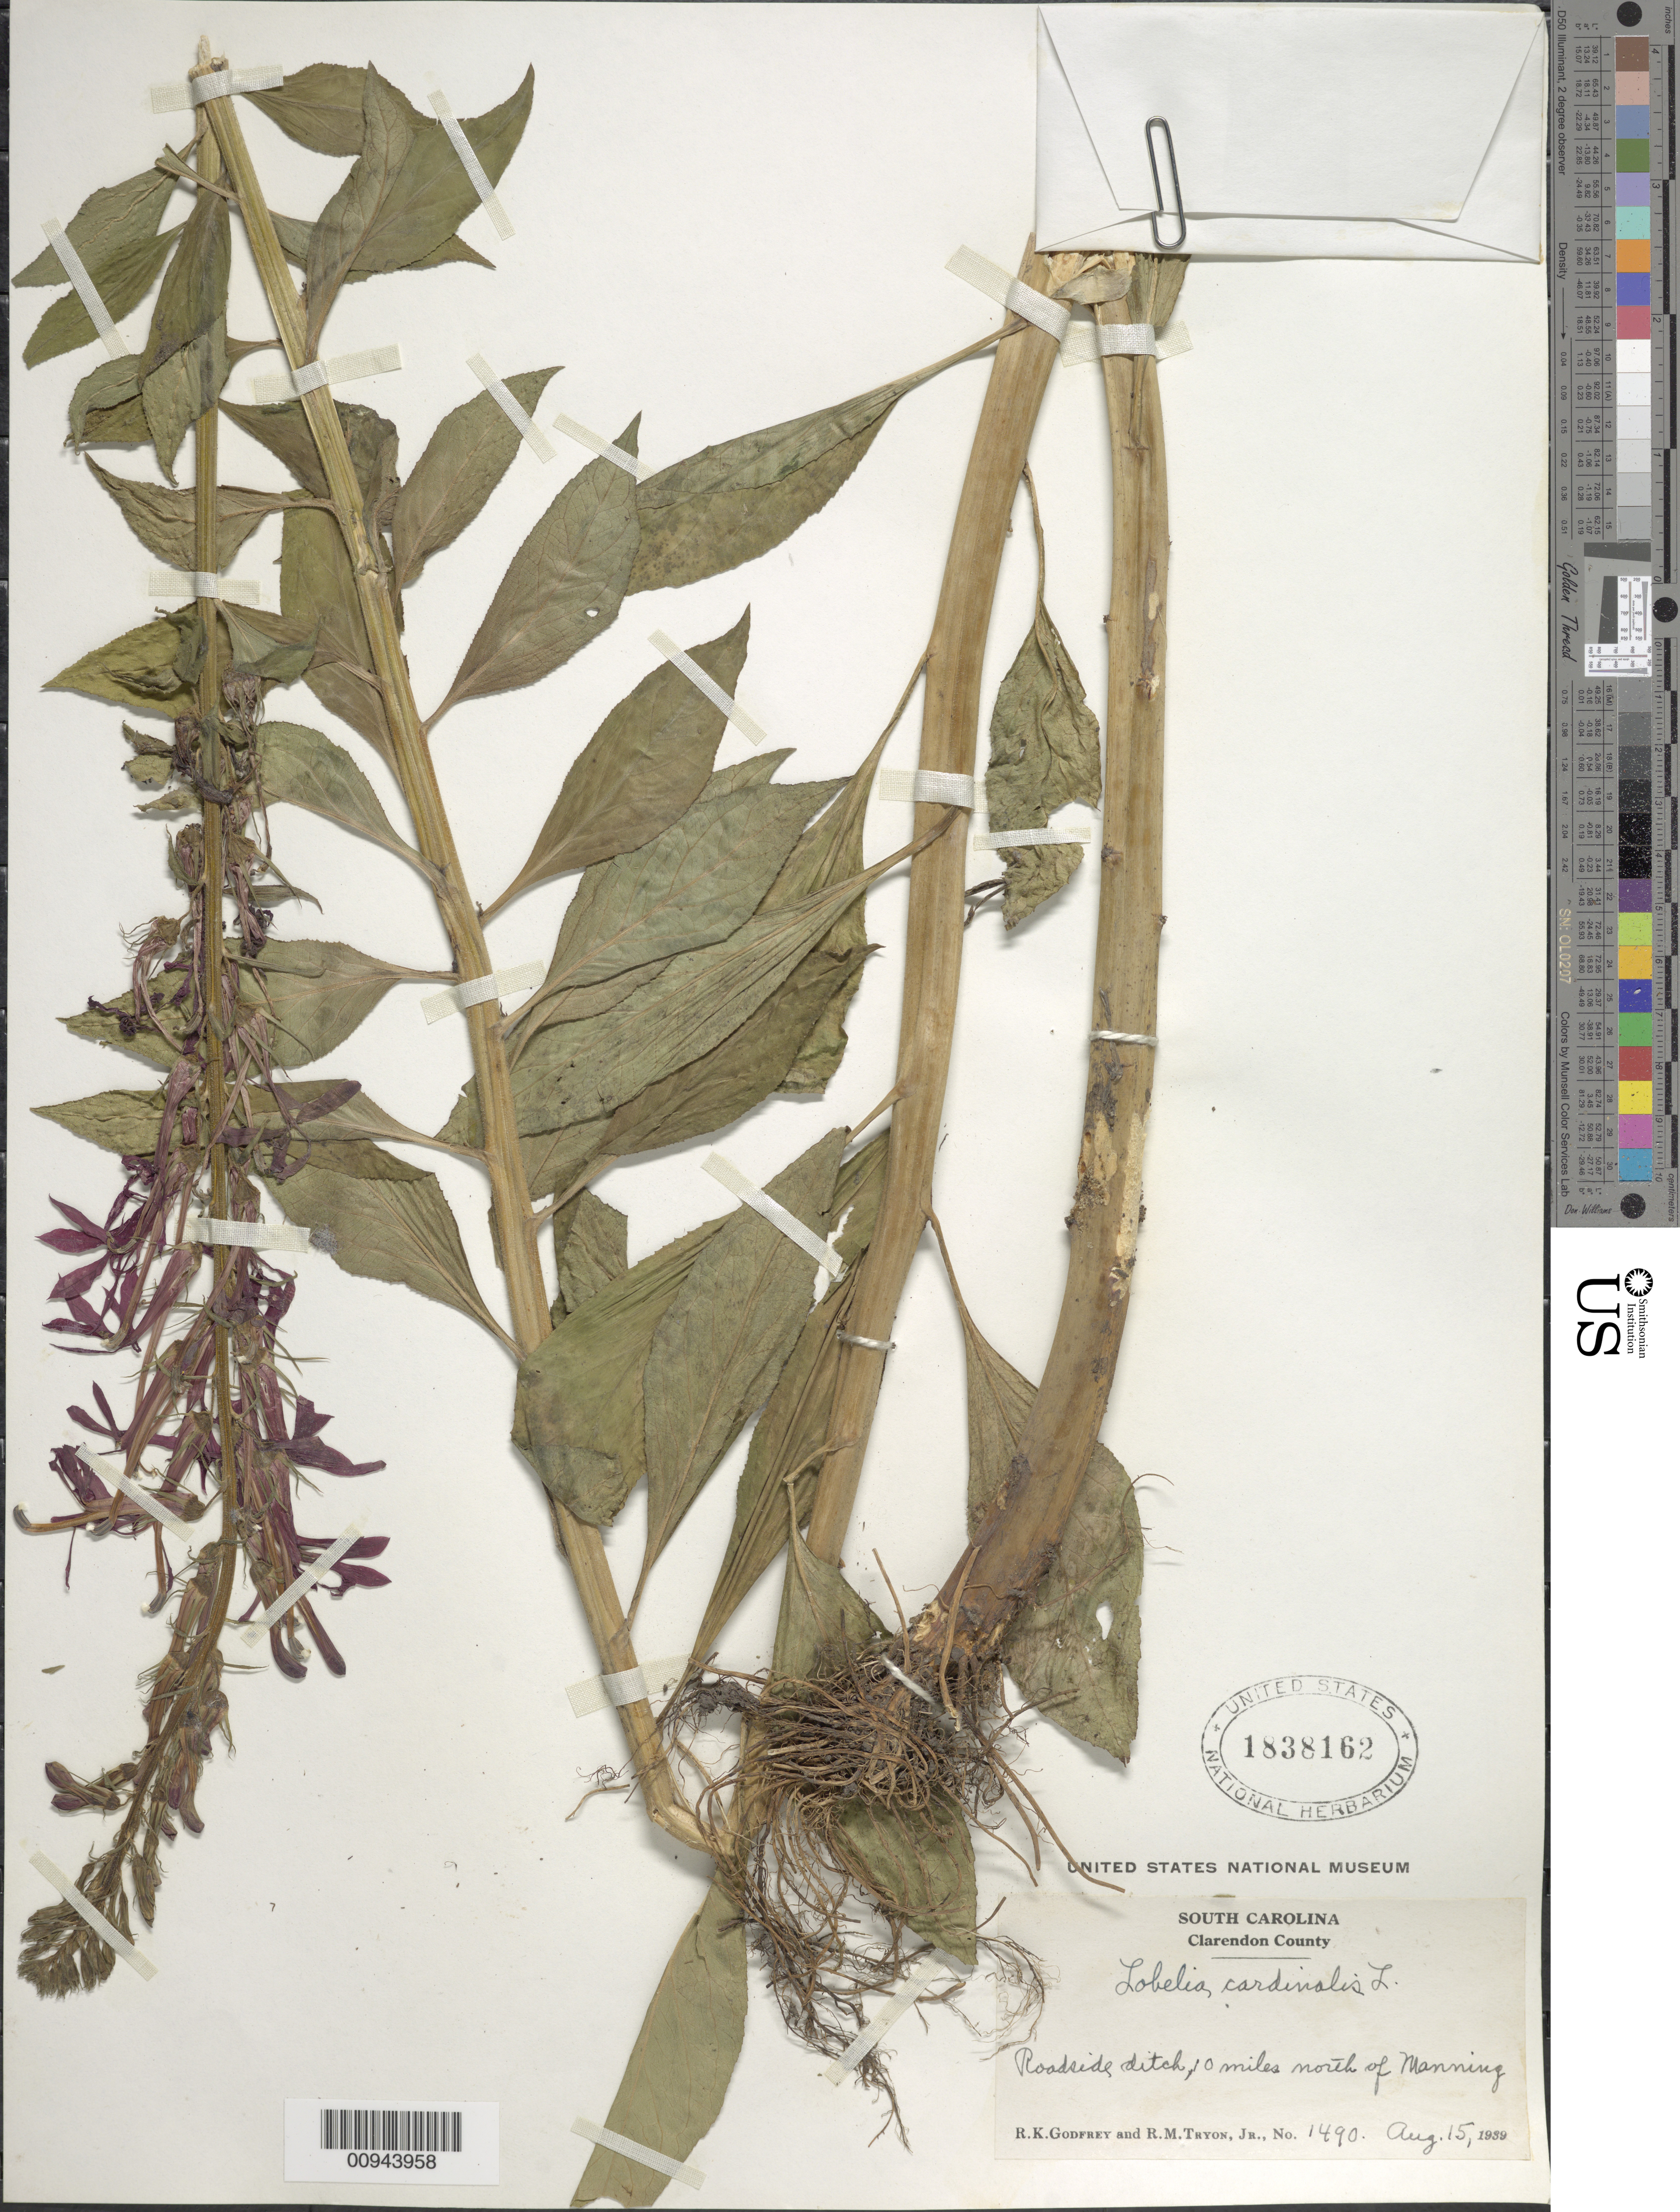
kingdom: Plantae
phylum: Tracheophyta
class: Magnoliopsida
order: Asterales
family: Campanulaceae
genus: Lobelia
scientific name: Lobelia cardinalis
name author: L.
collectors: R. K. Godfrey & R. M. Tryon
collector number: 1490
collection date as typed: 15 Aug 1939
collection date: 1939-08-15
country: United States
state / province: South Carolina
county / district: Clarendon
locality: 10 miles north of Manning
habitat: roadside ditch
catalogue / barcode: US 1838162